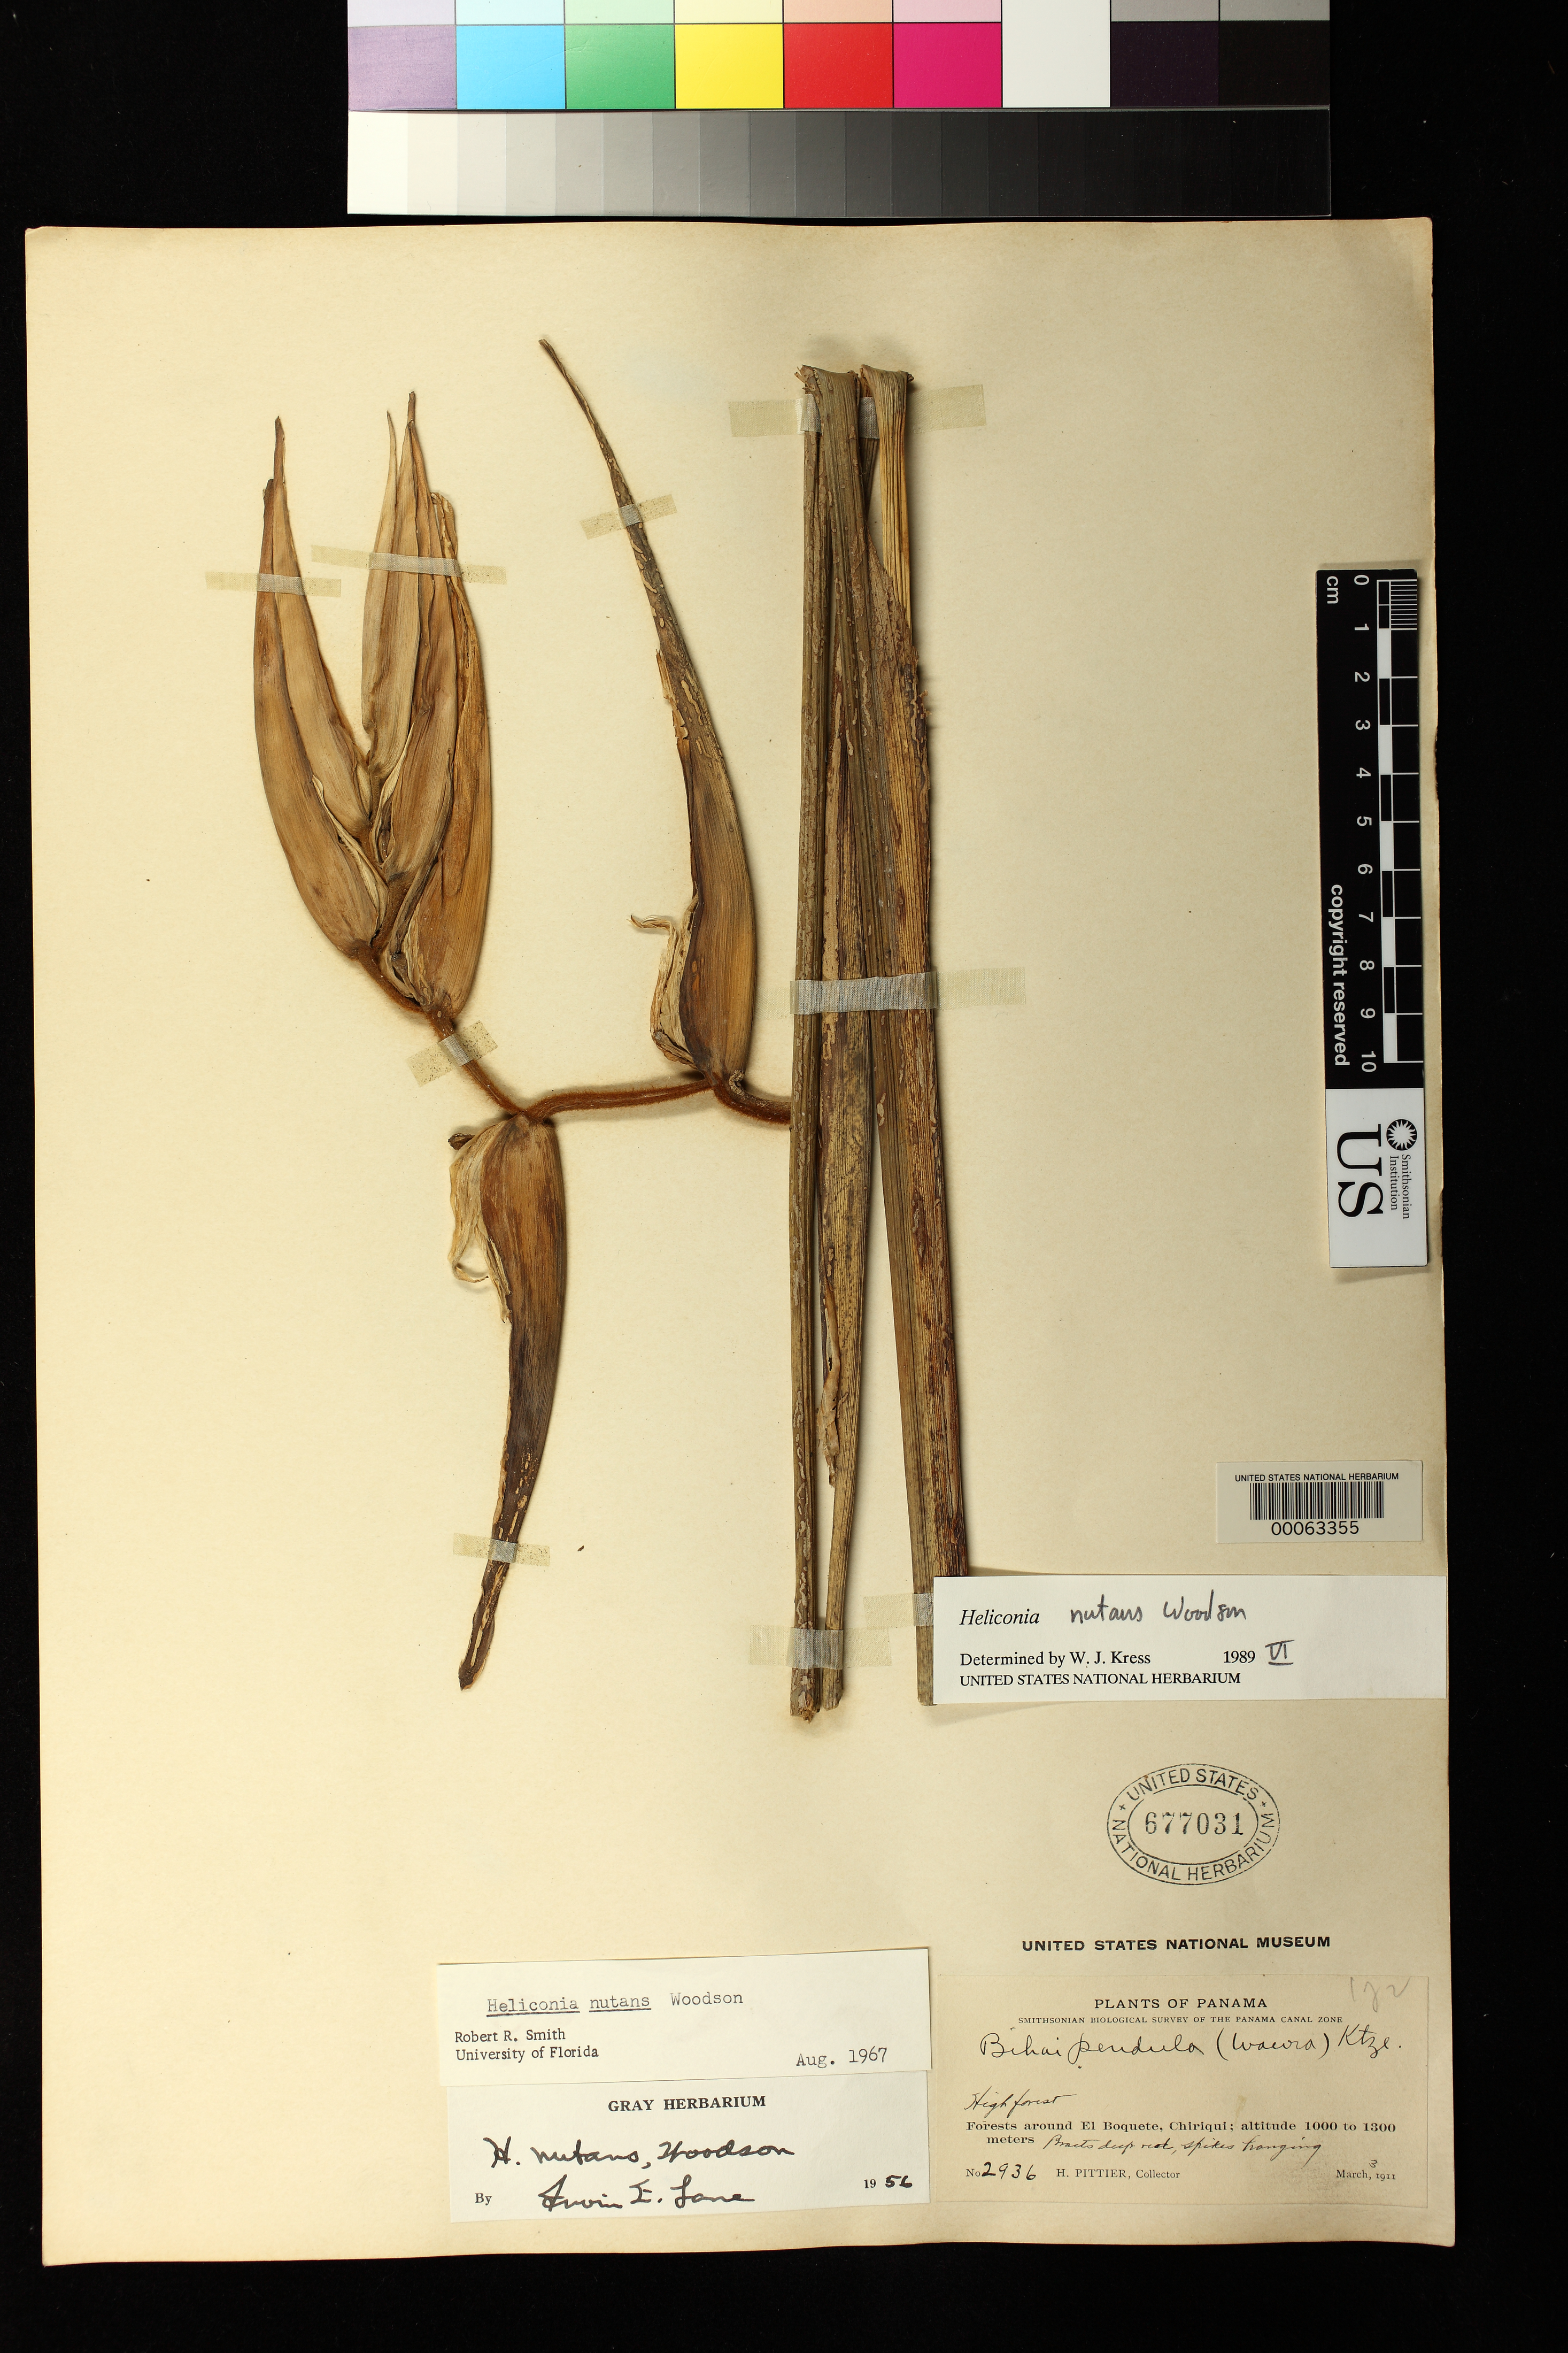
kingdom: Plantae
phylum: Tracheophyta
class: Liliopsida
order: Zingiberales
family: Heliconiaceae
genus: Heliconia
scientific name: Heliconia nutans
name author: Woodson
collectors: H. F. Pittier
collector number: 2936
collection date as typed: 03 Mar 1911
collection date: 1911-03-03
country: Panama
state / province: Chiriquí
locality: Forests around Boquete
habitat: High forest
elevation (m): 1000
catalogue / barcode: US 677031